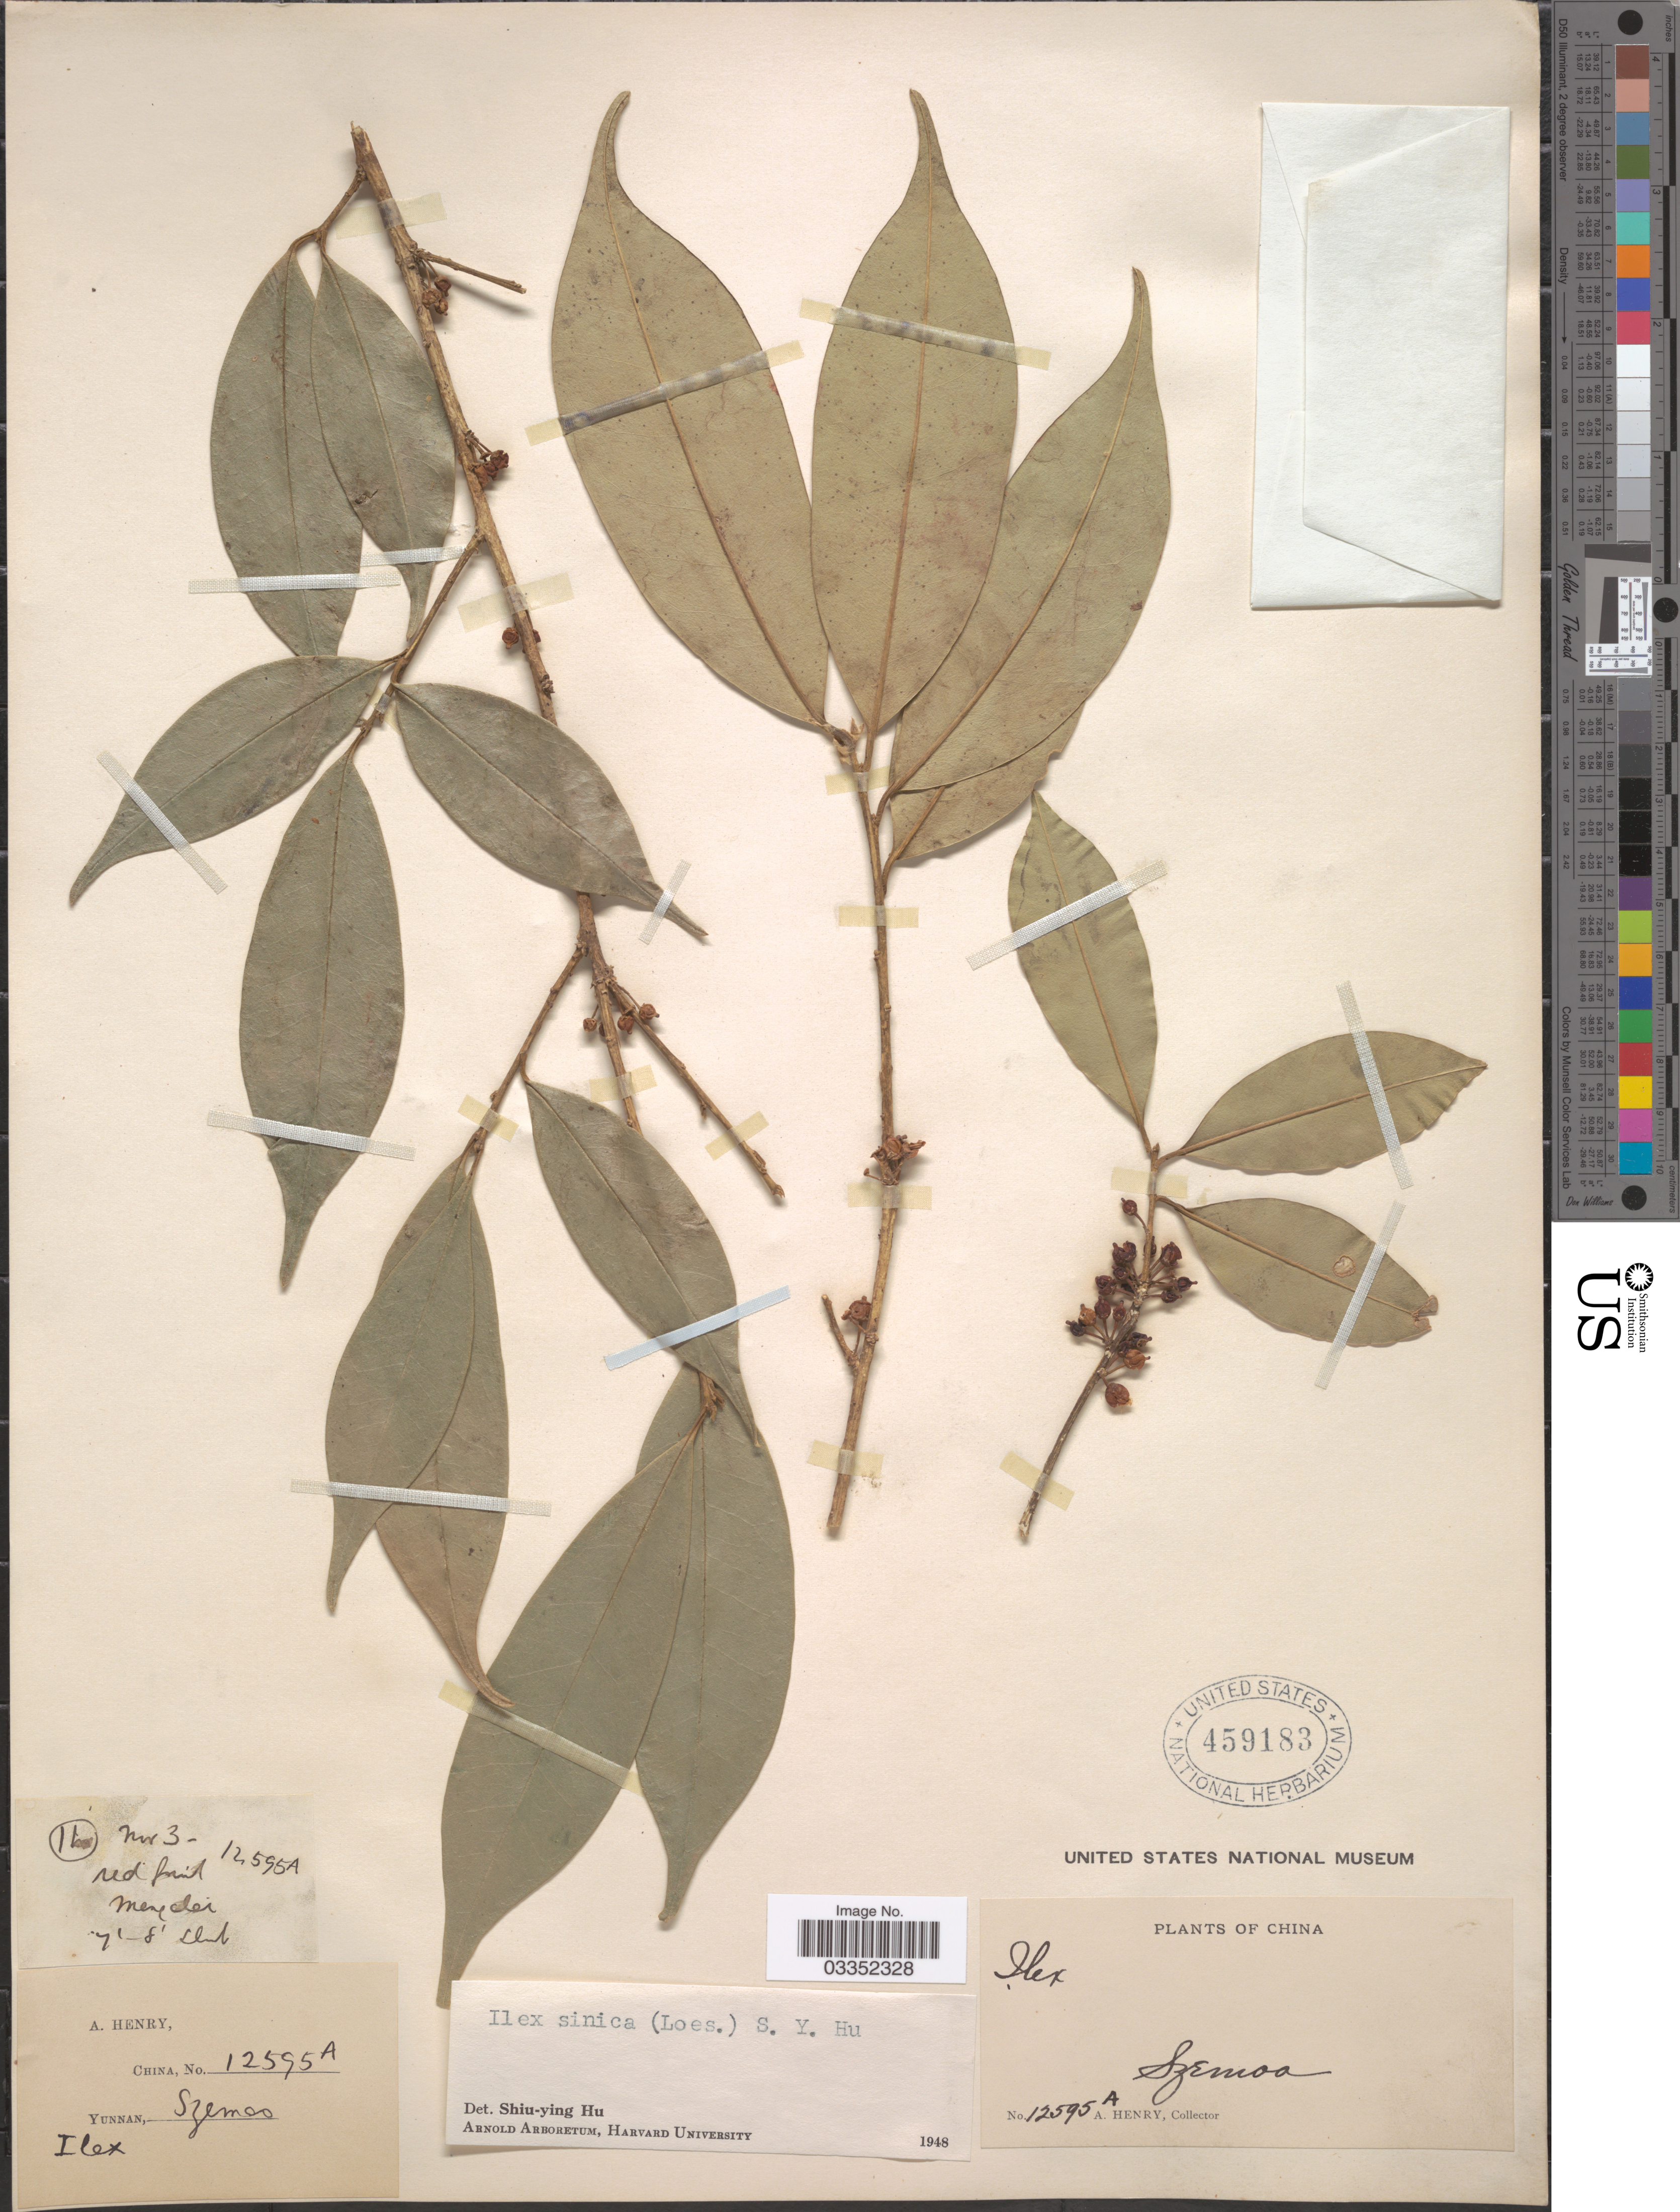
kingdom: Plantae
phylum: Tracheophyta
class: Magnoliopsida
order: Aquifoliales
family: Aquifoliaceae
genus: Ilex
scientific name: Ilex sinica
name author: (Loes.) S.Y. Hu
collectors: A. Henry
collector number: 12595 A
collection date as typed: Transcribed d/m/y: /11/3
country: China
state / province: Yunnan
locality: Szemoa.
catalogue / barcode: US 459183